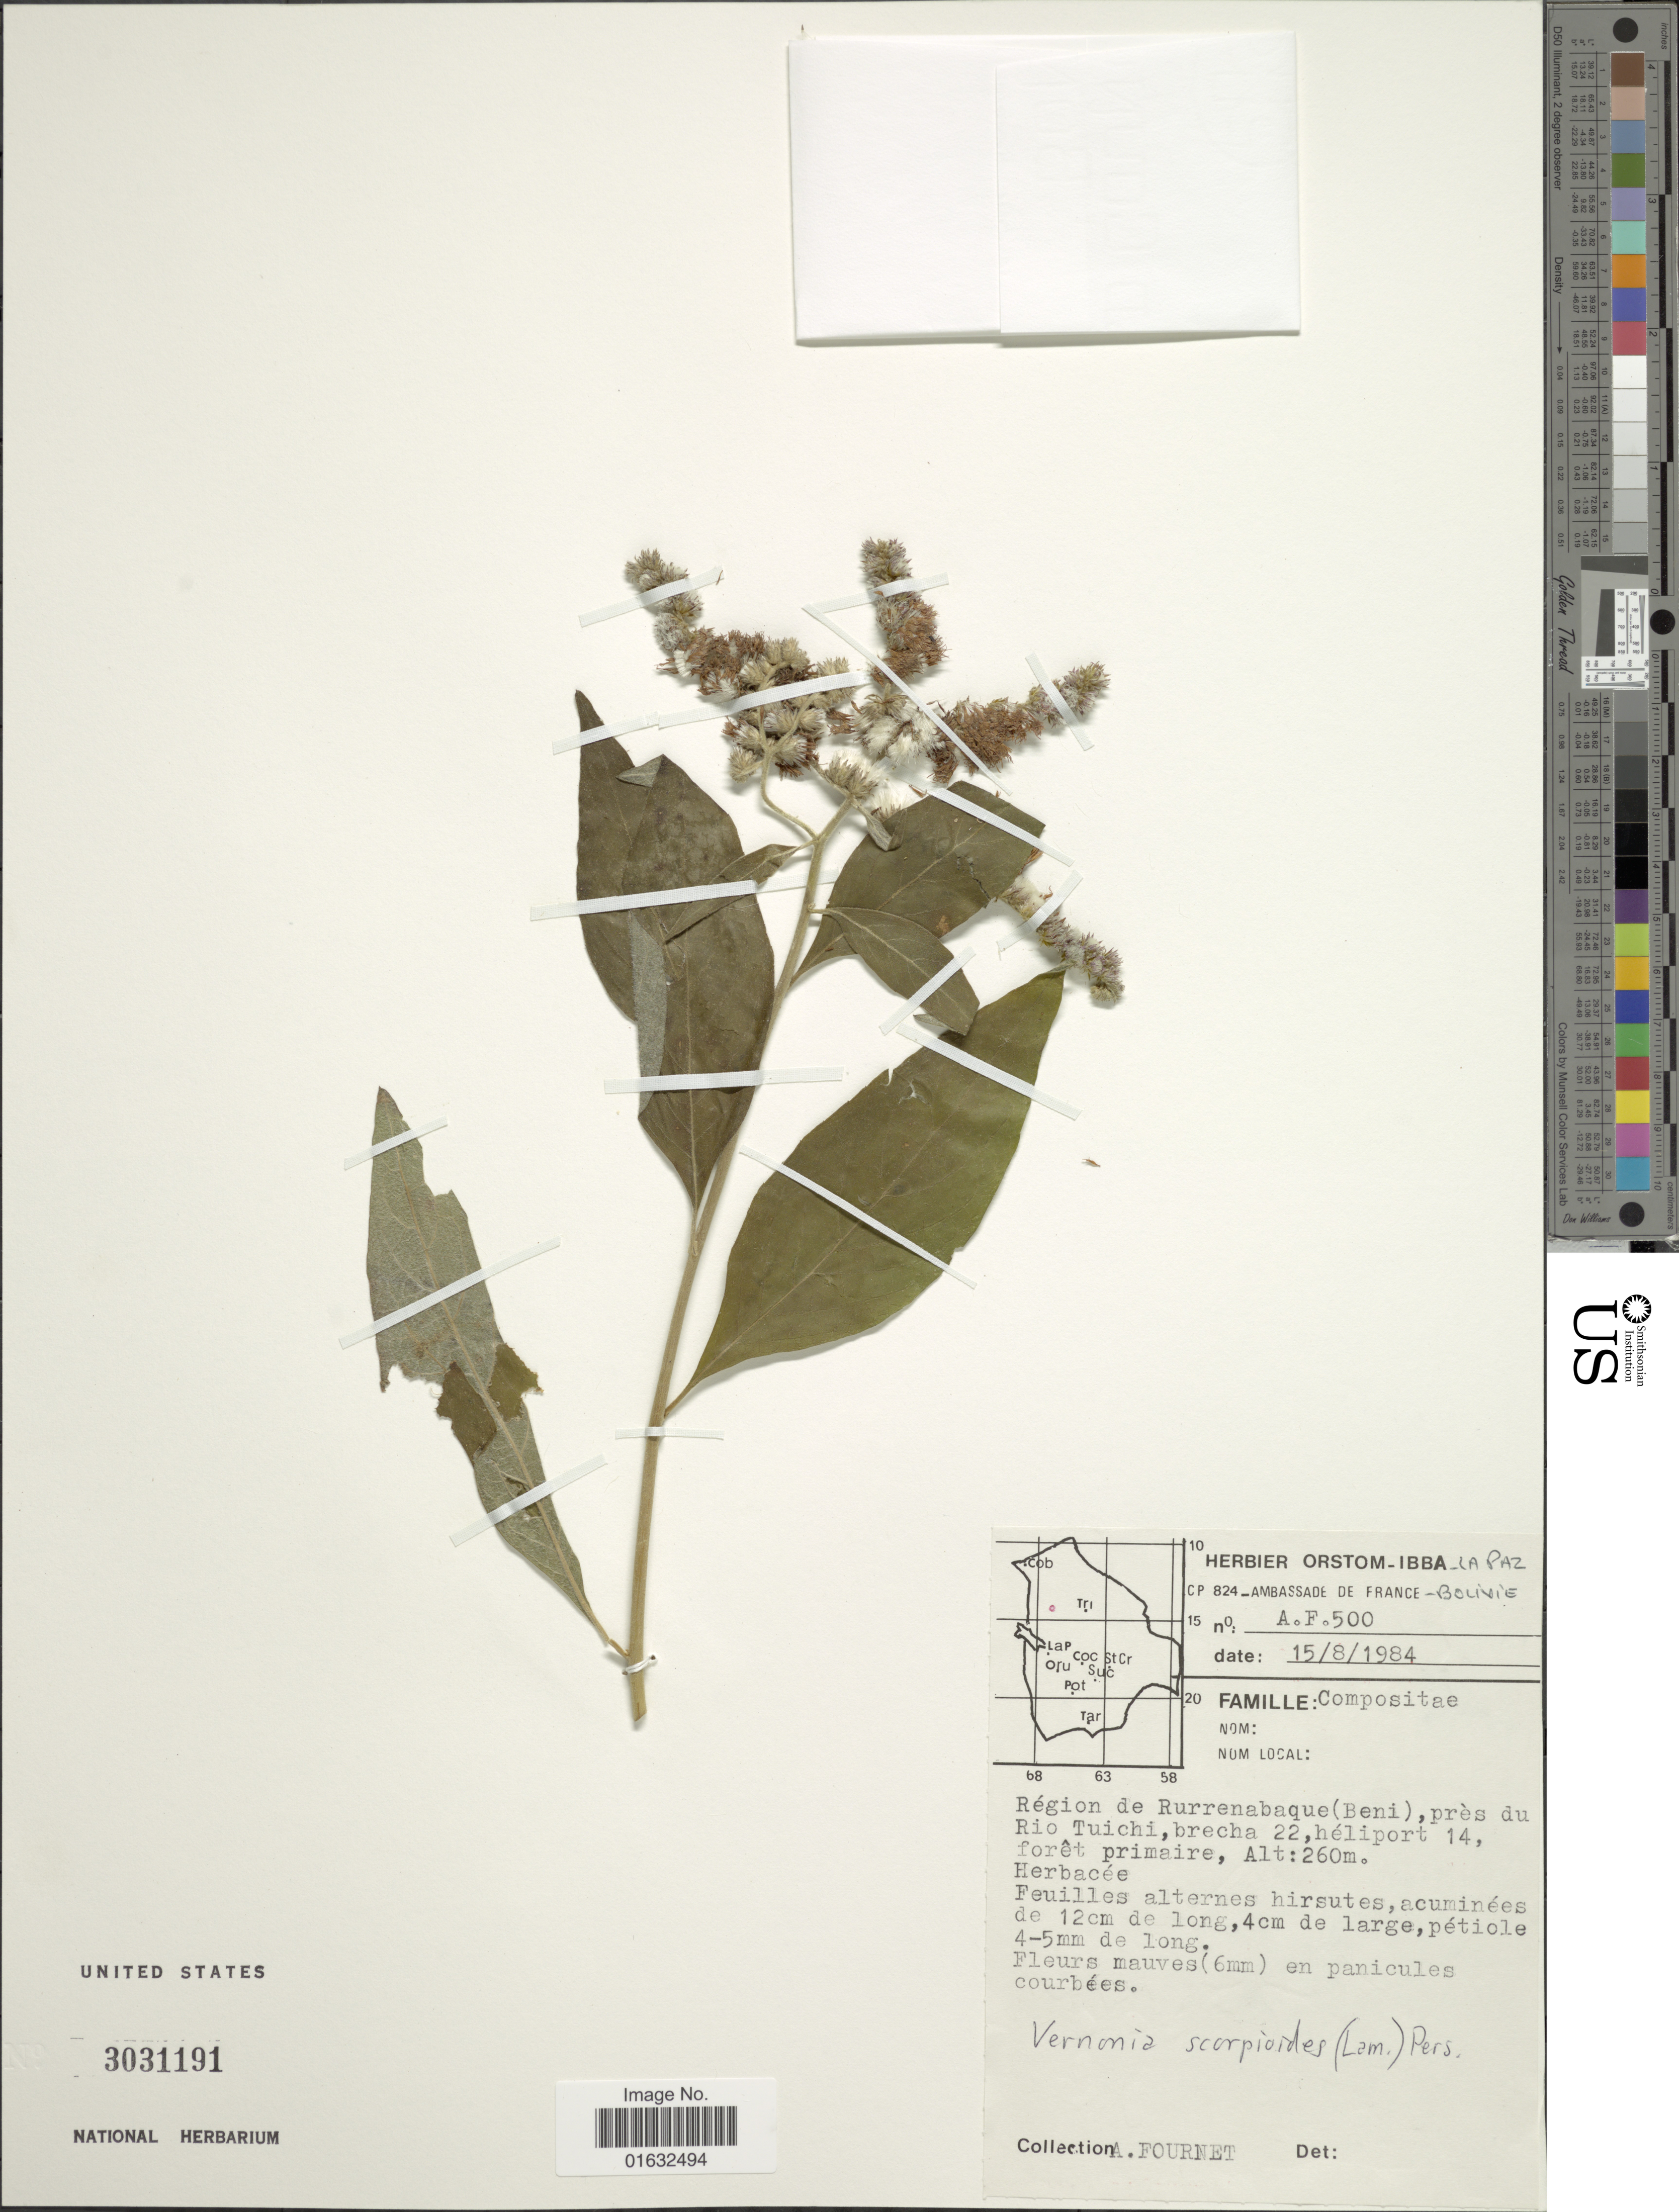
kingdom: Plantae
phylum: Tracheophyta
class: Magnoliopsida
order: Asterales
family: Asteraceae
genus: Cyrtocymura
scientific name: Cyrtocymura scorpioides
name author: (Lam.) H. Rob.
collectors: A. Fournet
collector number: A.F.500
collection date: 1984-08-15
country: Bolivia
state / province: La Paz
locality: Region de Rurrenabaque (Beni), pres du Rio Tuichi, bercha 22 heliport 14, foret primaire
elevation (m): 260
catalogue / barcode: US 3031191